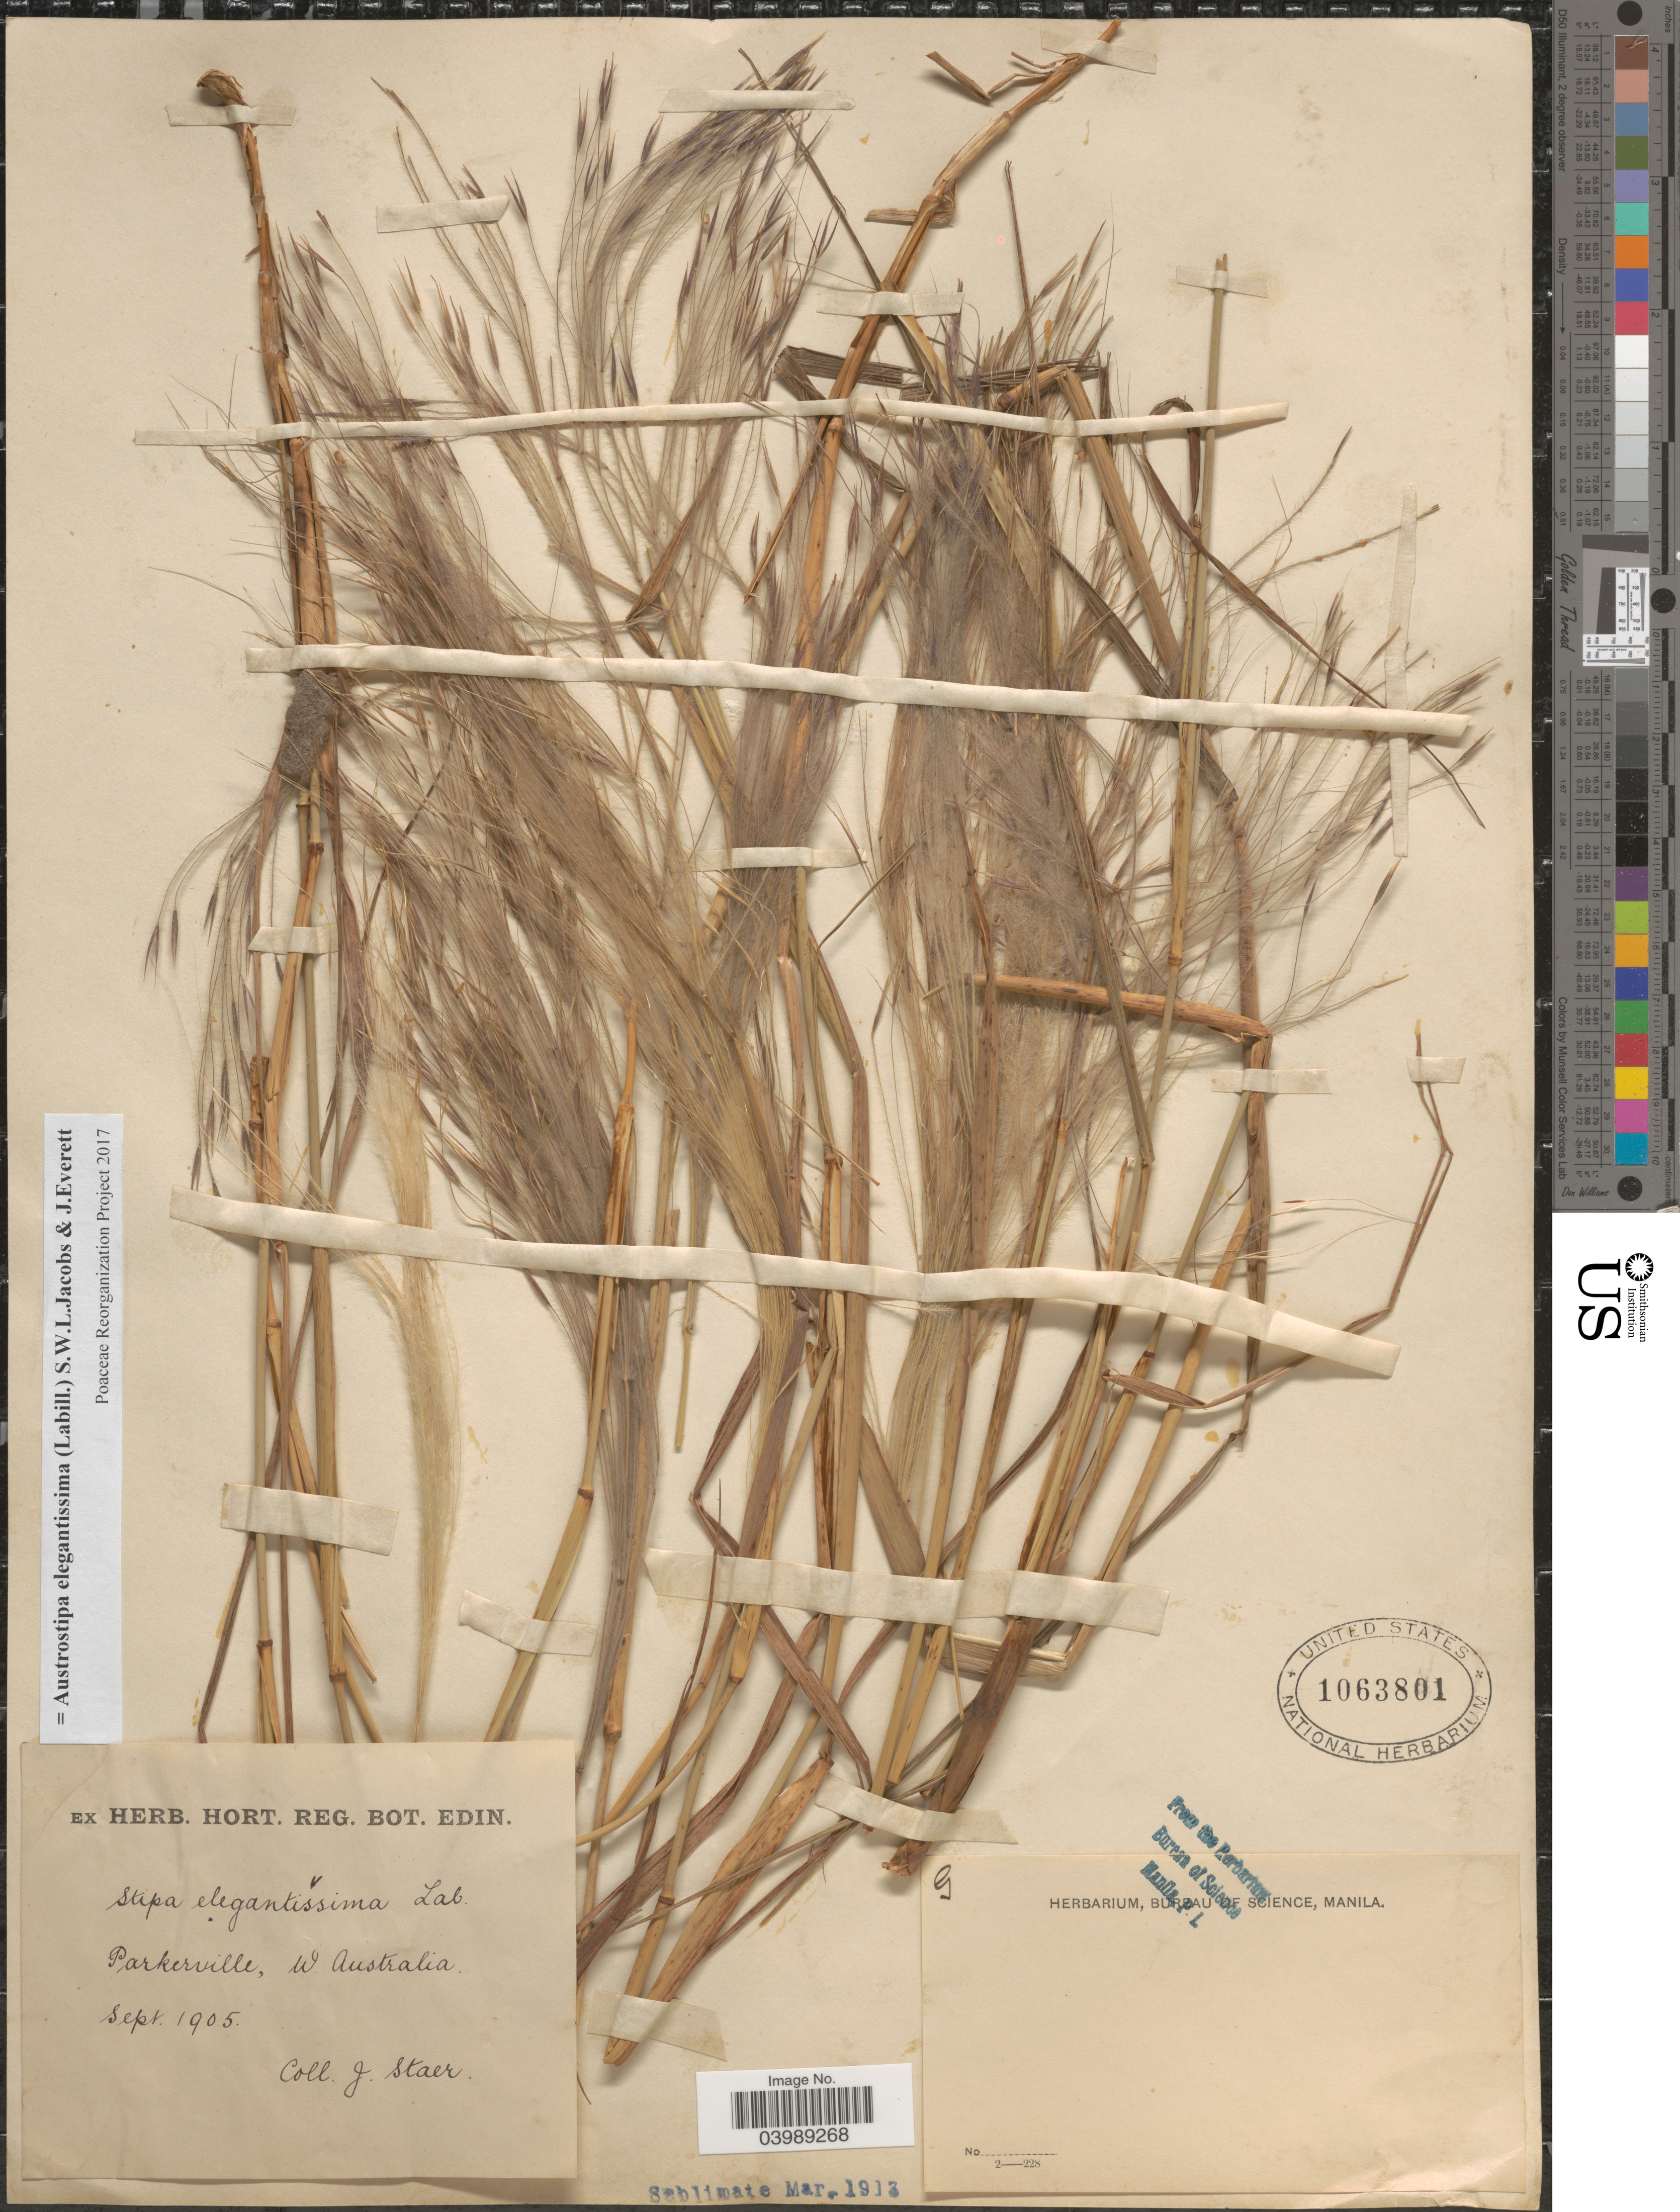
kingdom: Plantae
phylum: Tracheophyta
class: Liliopsida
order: Poales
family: Poaceae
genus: Austrostipa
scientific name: Austrostipa elegantissima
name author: (Labill.) S.W.L. Jacobs & J. Everett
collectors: J. Staer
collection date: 1905-09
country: Australia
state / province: Western Australia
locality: Parkerville.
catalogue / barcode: US 1063801